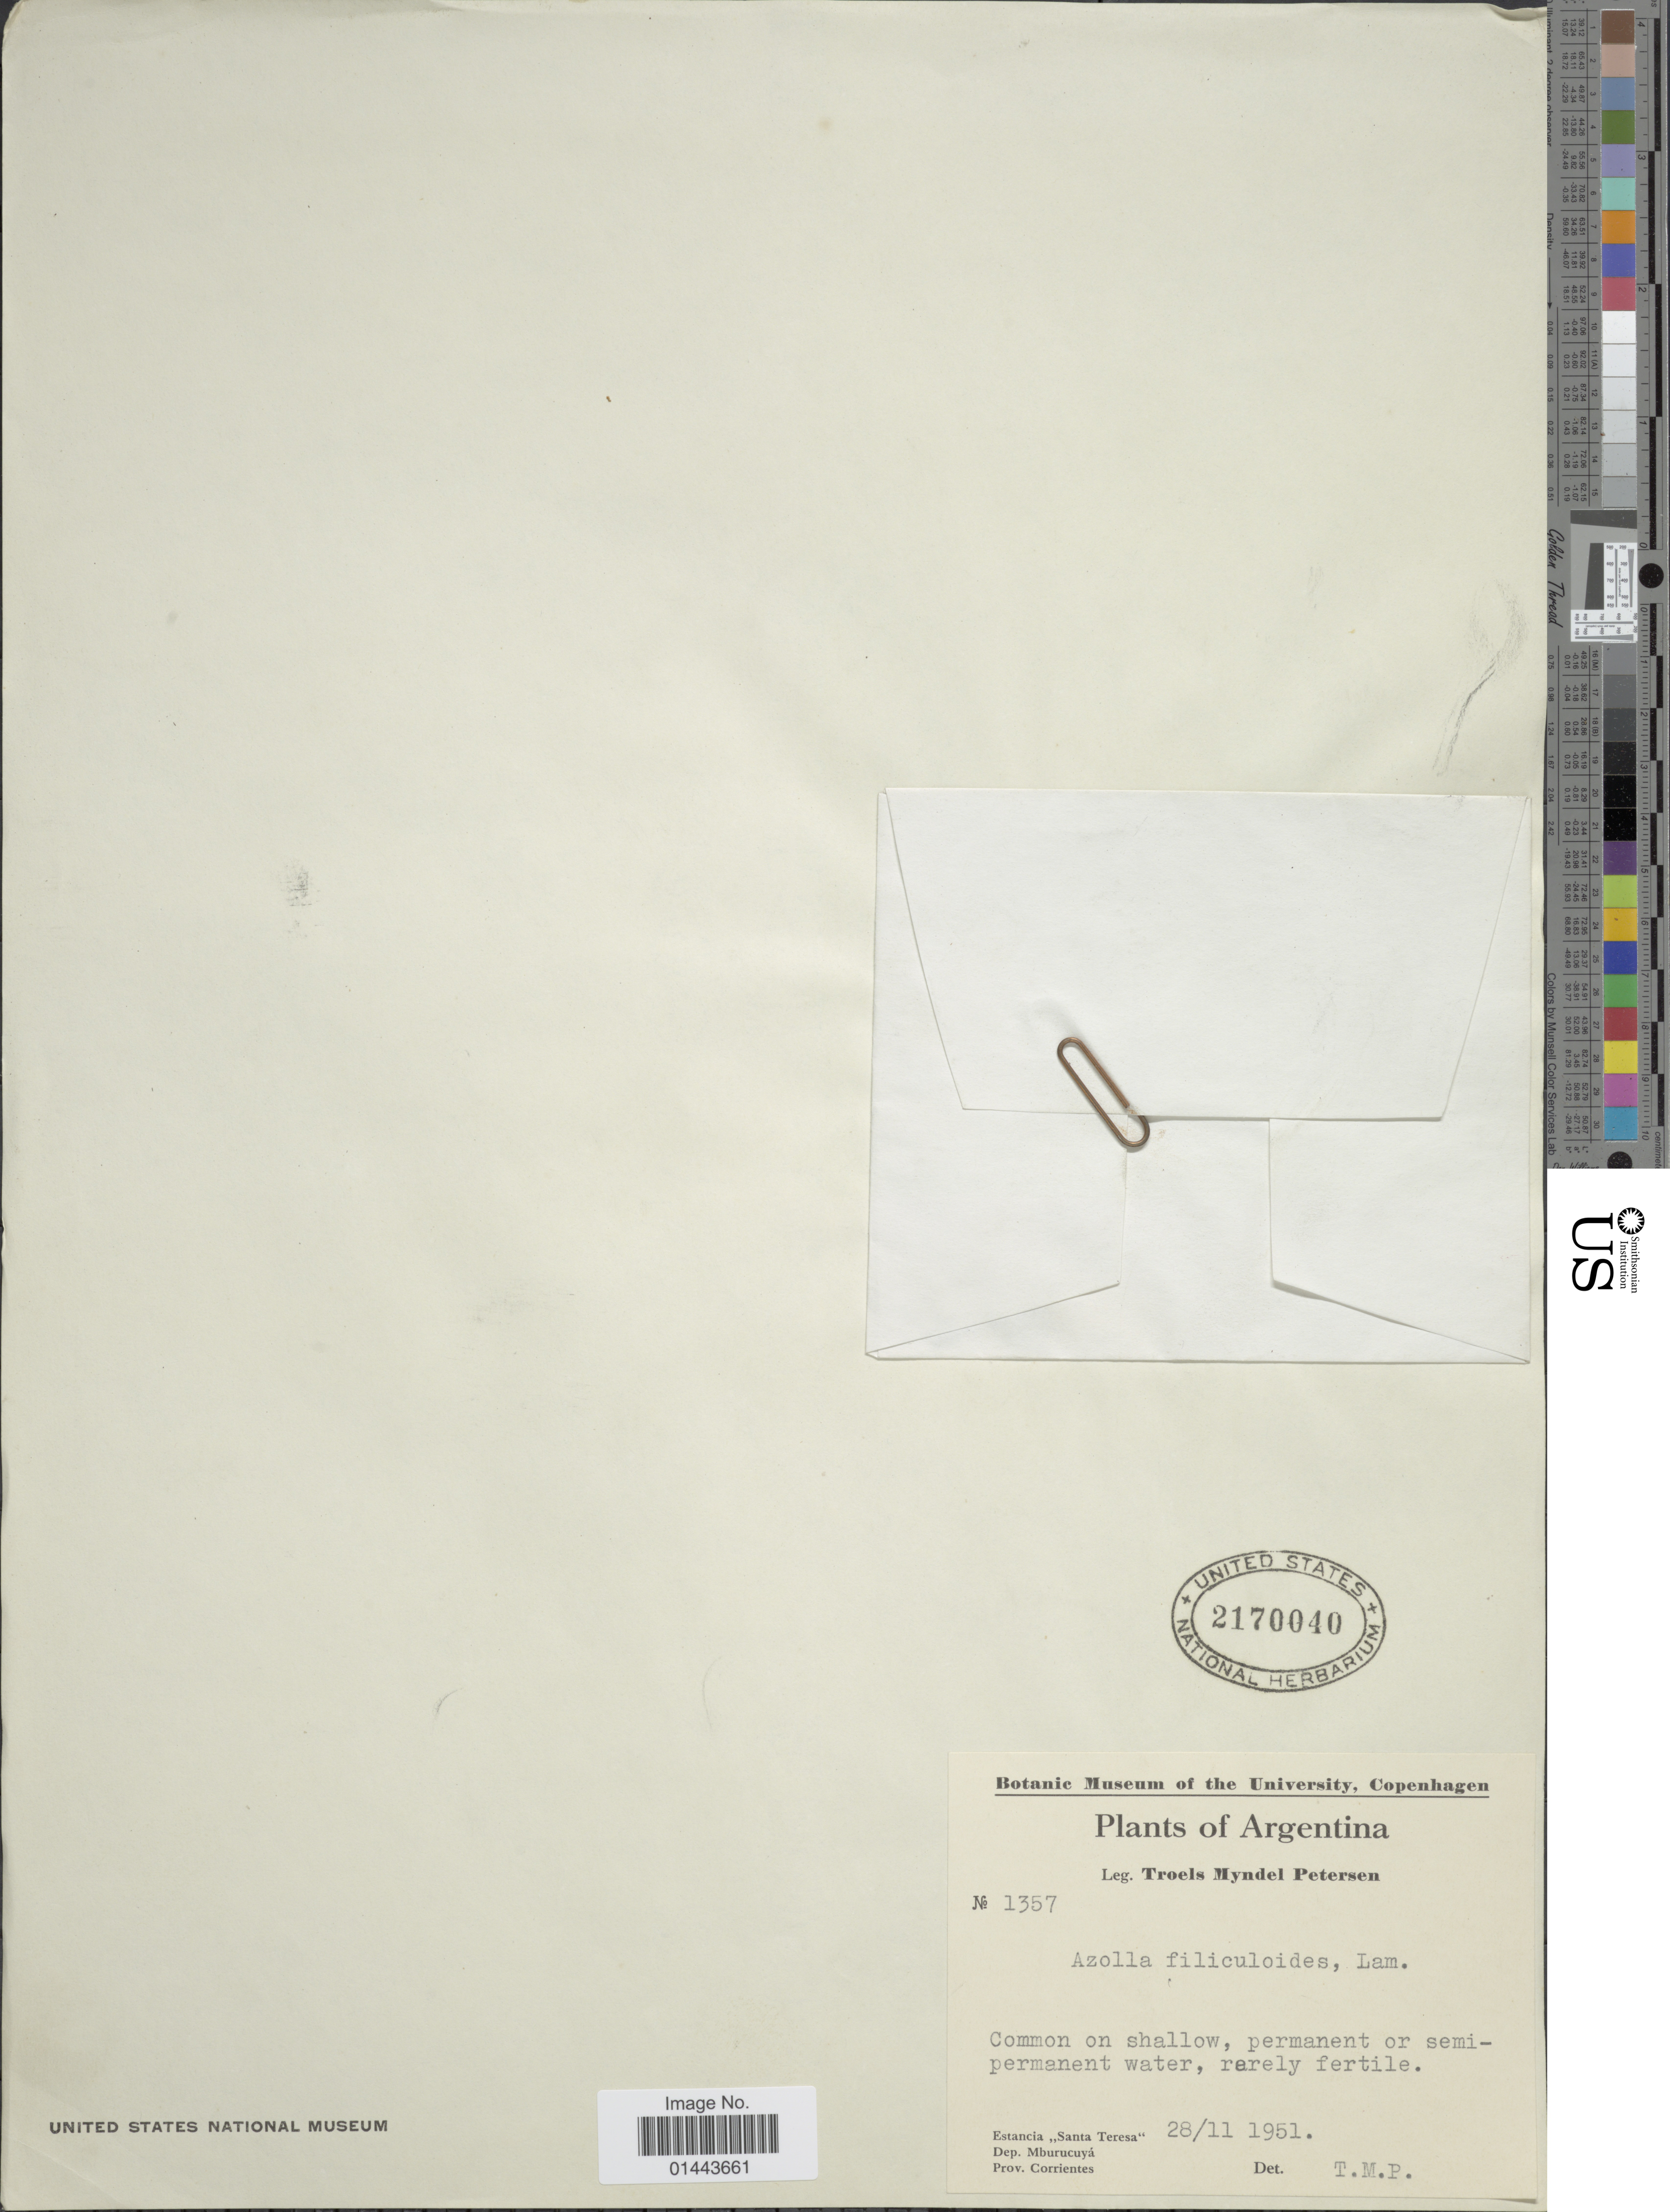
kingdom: Plantae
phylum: Tracheophyta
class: Polypodiopsida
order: Salviniales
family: Salviniaceae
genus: Azolla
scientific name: Azolla filiculoides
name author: Lam.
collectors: T. M. Petersen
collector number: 1357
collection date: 1951-11-28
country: Argentina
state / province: Corrientes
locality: Santa Teresa. Mburucuya.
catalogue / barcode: US 2170040